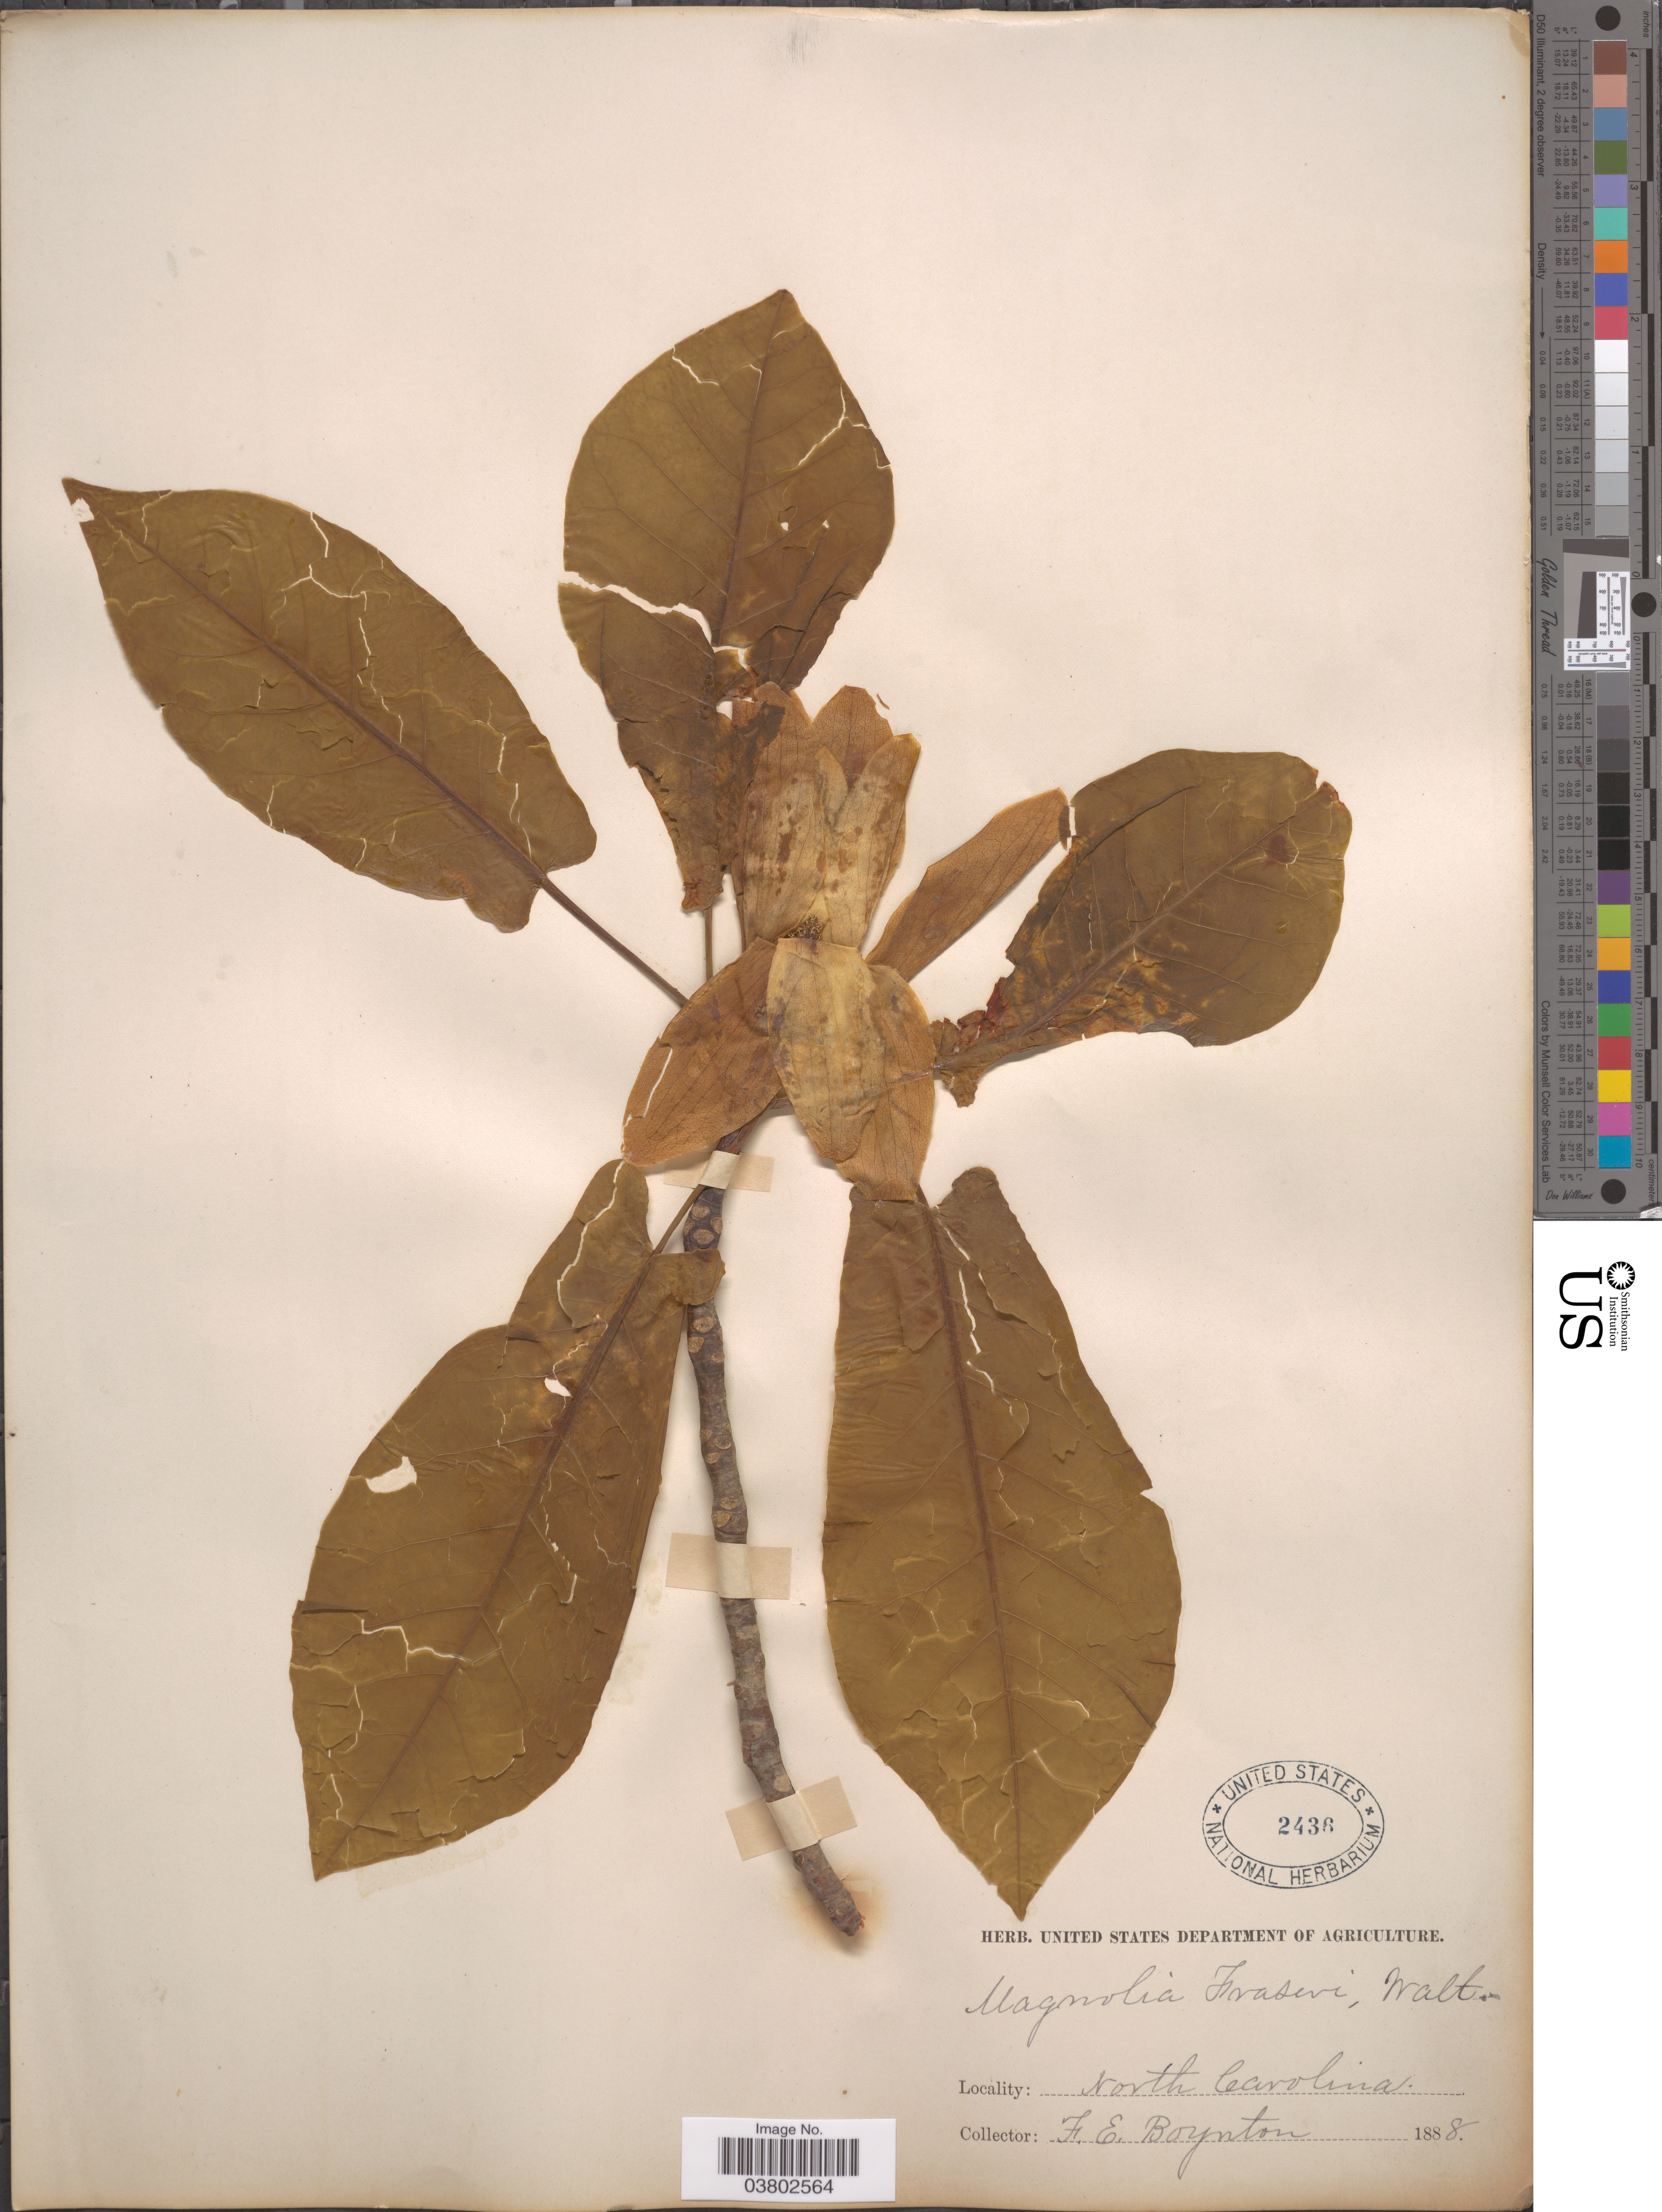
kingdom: Plantae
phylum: Tracheophyta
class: Magnoliopsida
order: Magnoliales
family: Magnoliaceae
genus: Magnolia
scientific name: Magnolia fraseri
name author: Walter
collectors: F. Boynton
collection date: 1888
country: United States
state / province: North Carolina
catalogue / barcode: US 2436